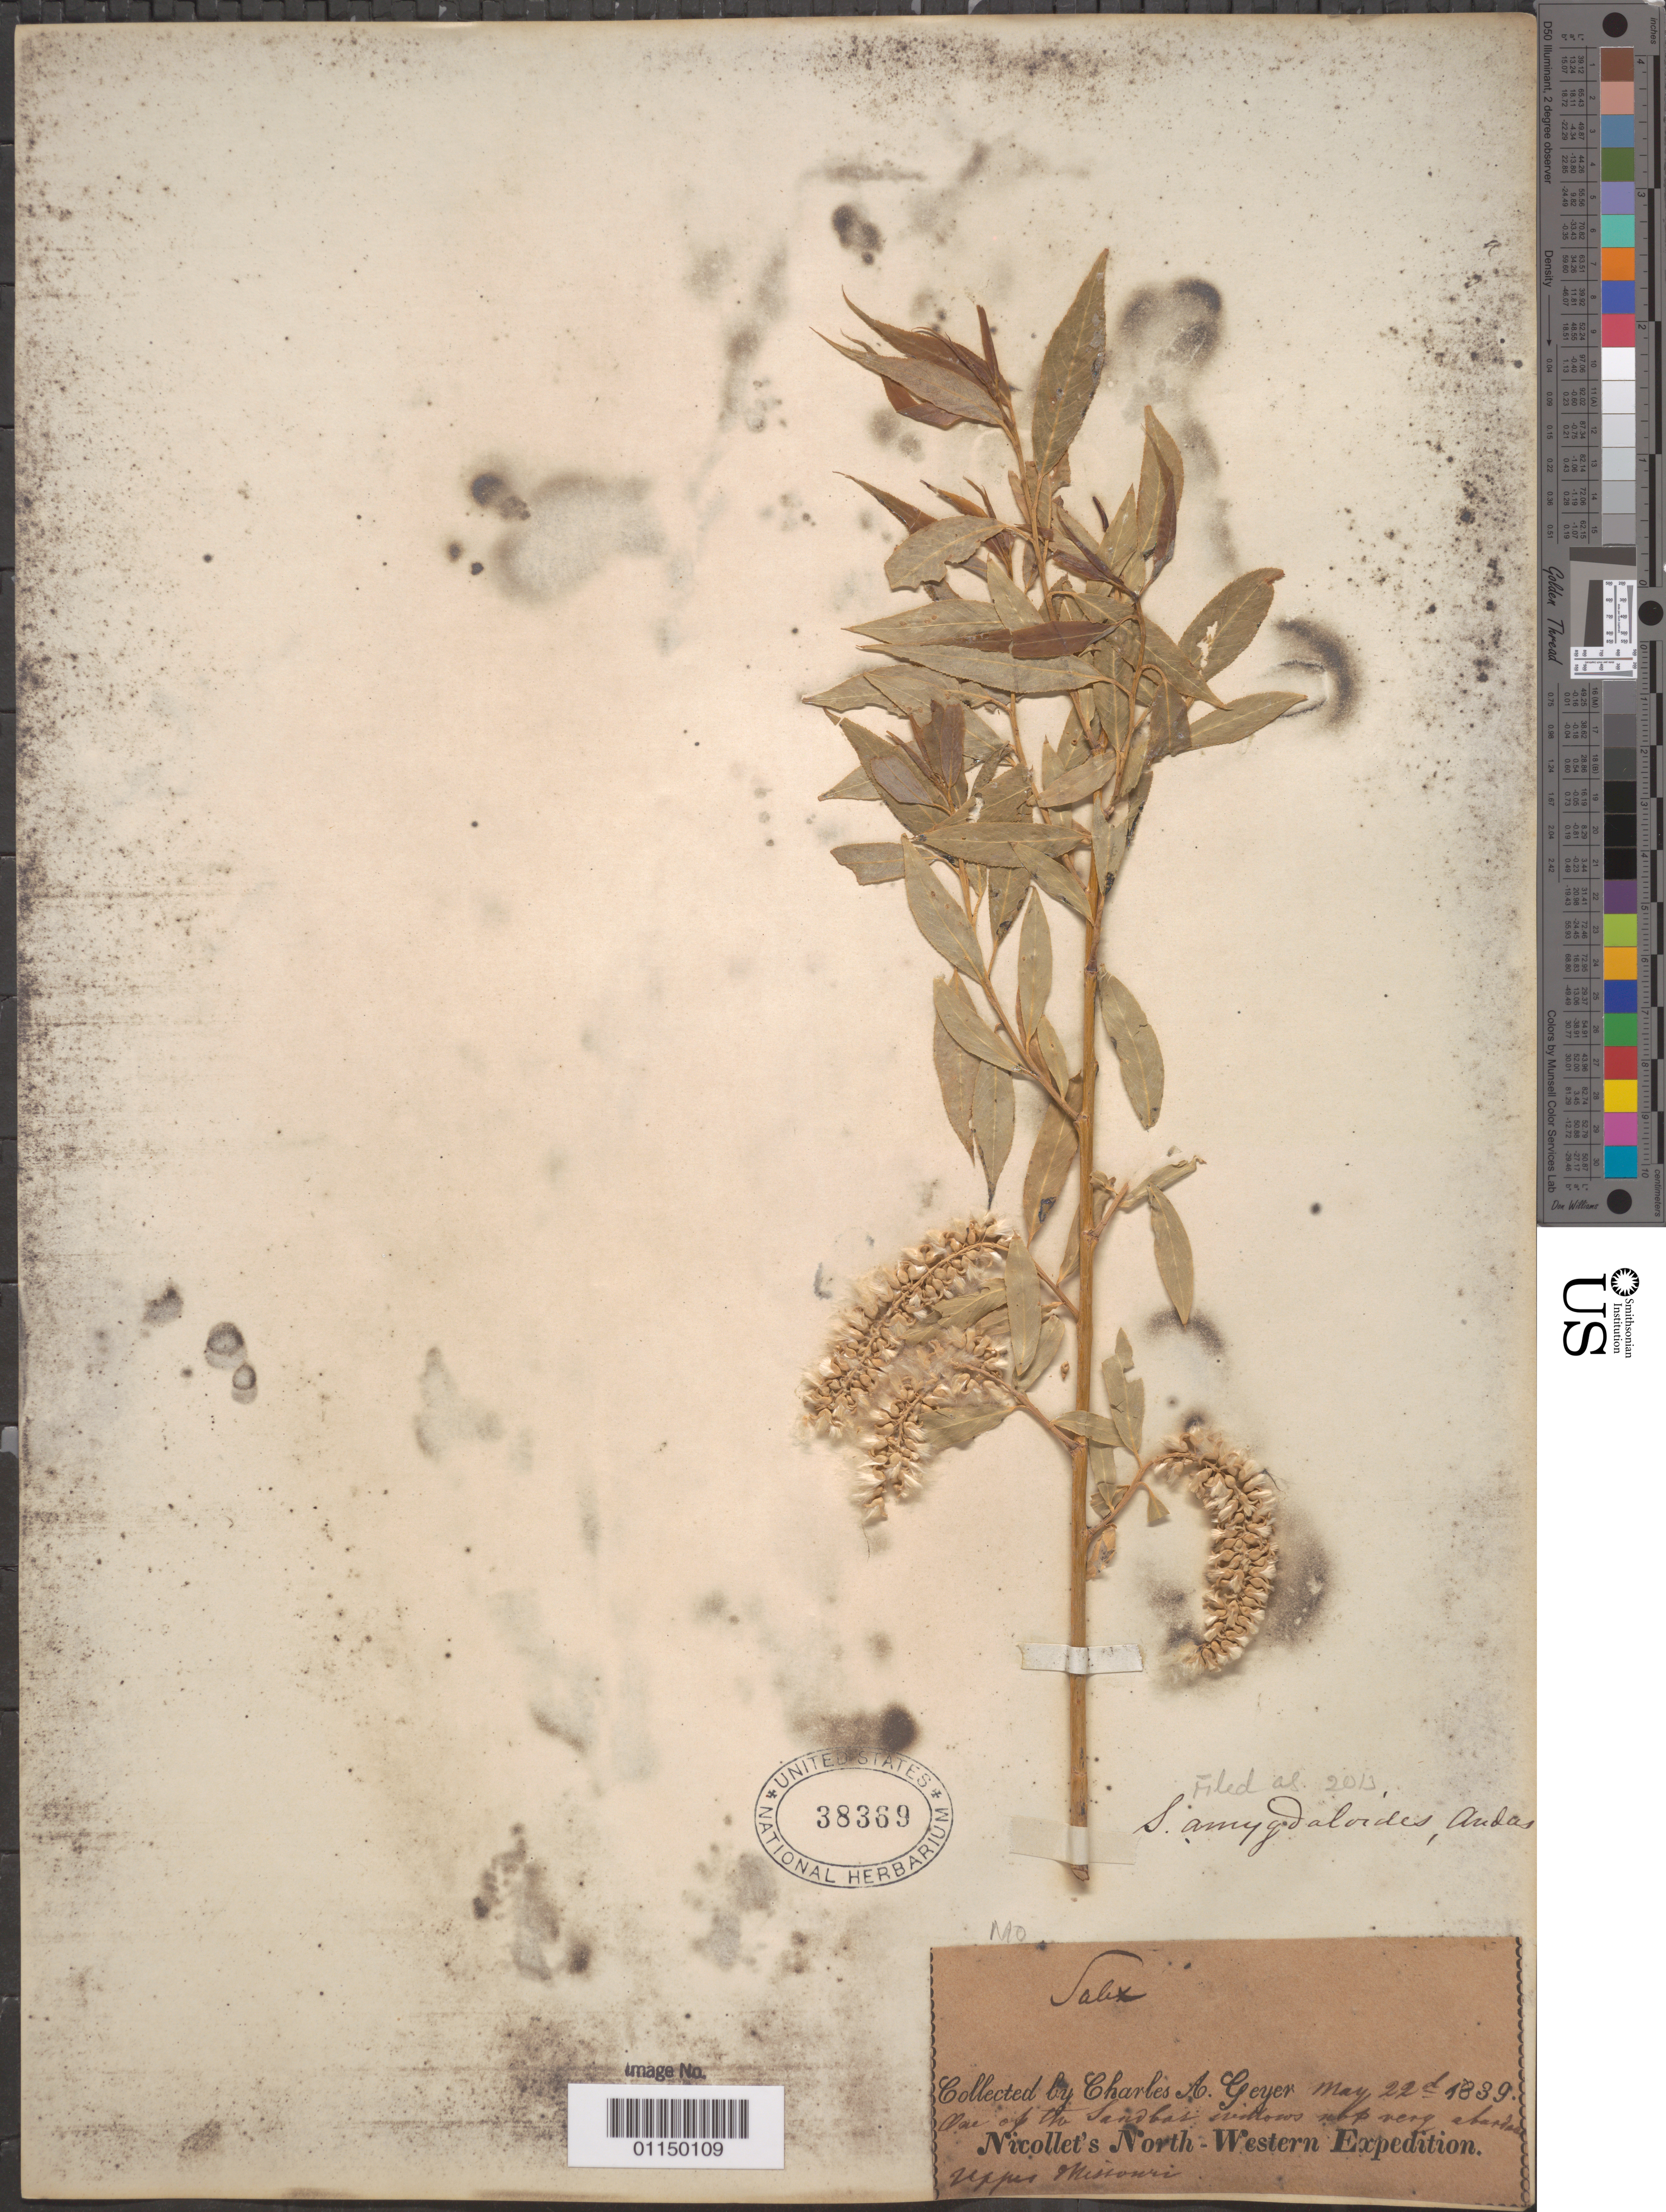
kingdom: Plantae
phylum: Tracheophyta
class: Magnoliopsida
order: Malpighiales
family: Salicaceae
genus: Salix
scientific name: Salix amygdaloides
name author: Andersson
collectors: C. A. Geyer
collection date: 1839-05-22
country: United States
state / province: Missouri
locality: Upper Missouri.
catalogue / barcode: US 38369